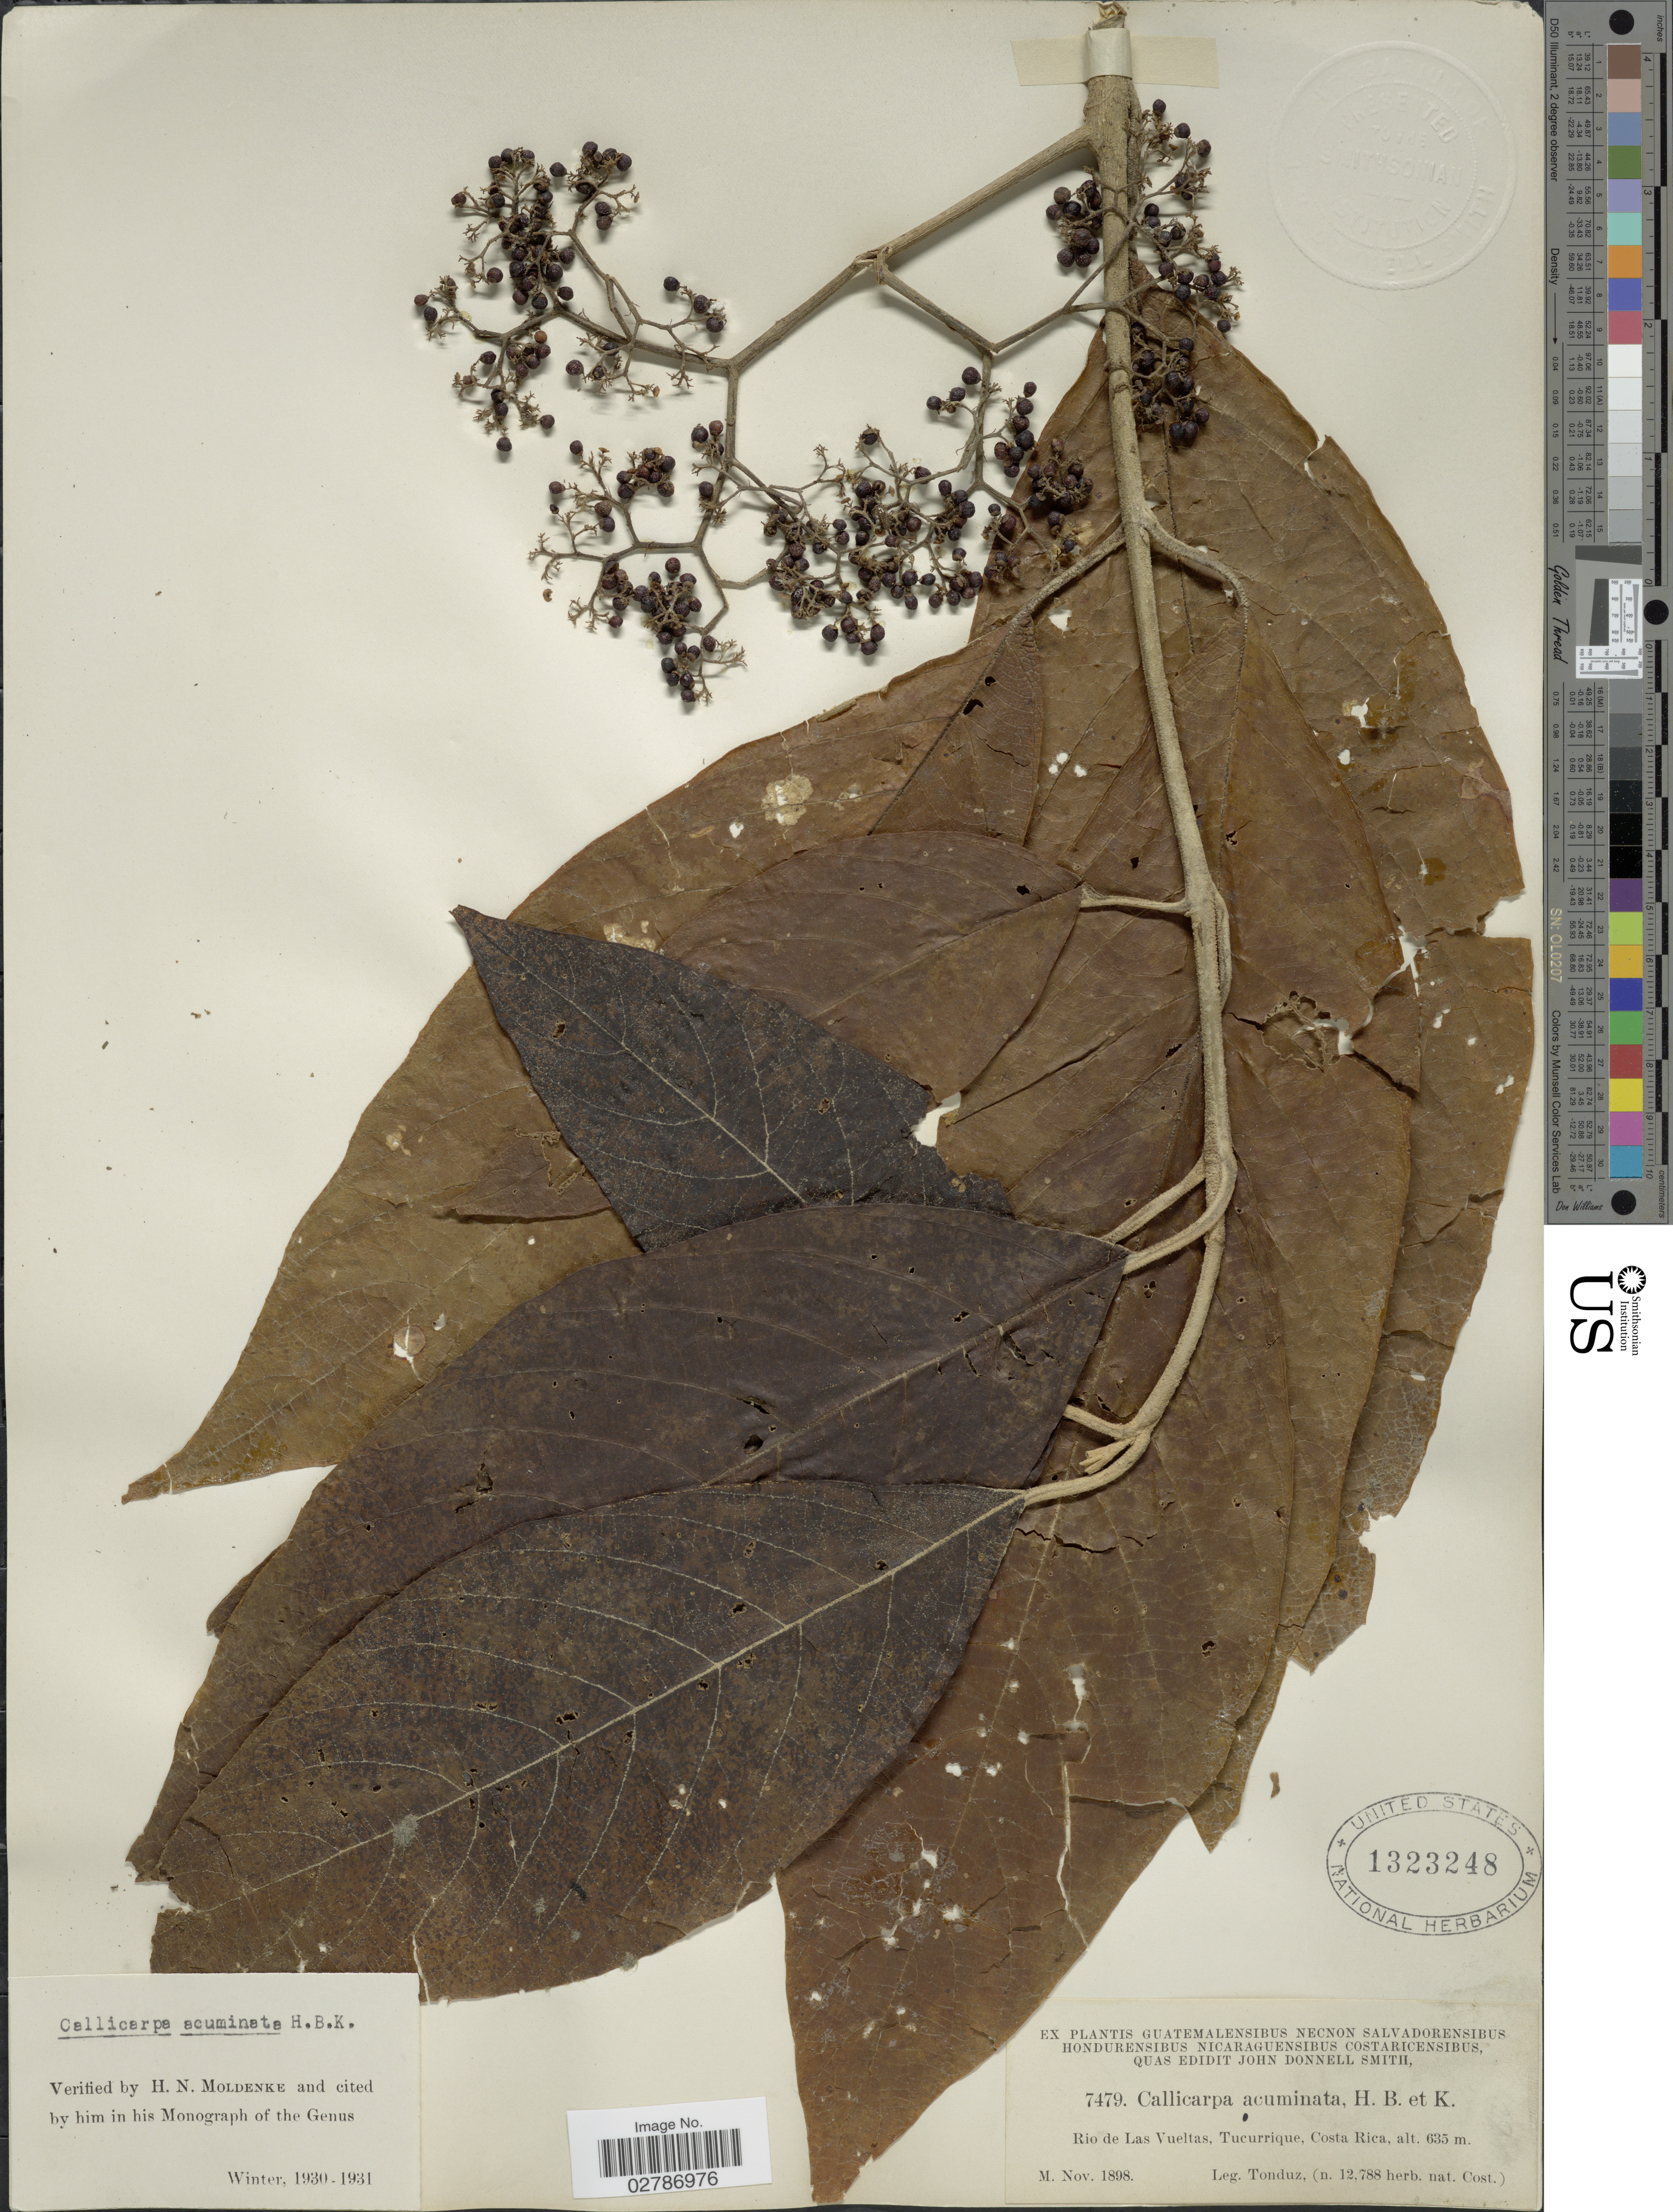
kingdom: Plantae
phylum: Tracheophyta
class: Magnoliopsida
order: Lamiales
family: Lamiaceae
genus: Callicarpa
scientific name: Callicarpa acuminata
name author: Kunth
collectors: Tonduz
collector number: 7479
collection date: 1898-11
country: Costa Rica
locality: Rio de Las Vueltas, Tucurrique.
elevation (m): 635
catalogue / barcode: US 1323248